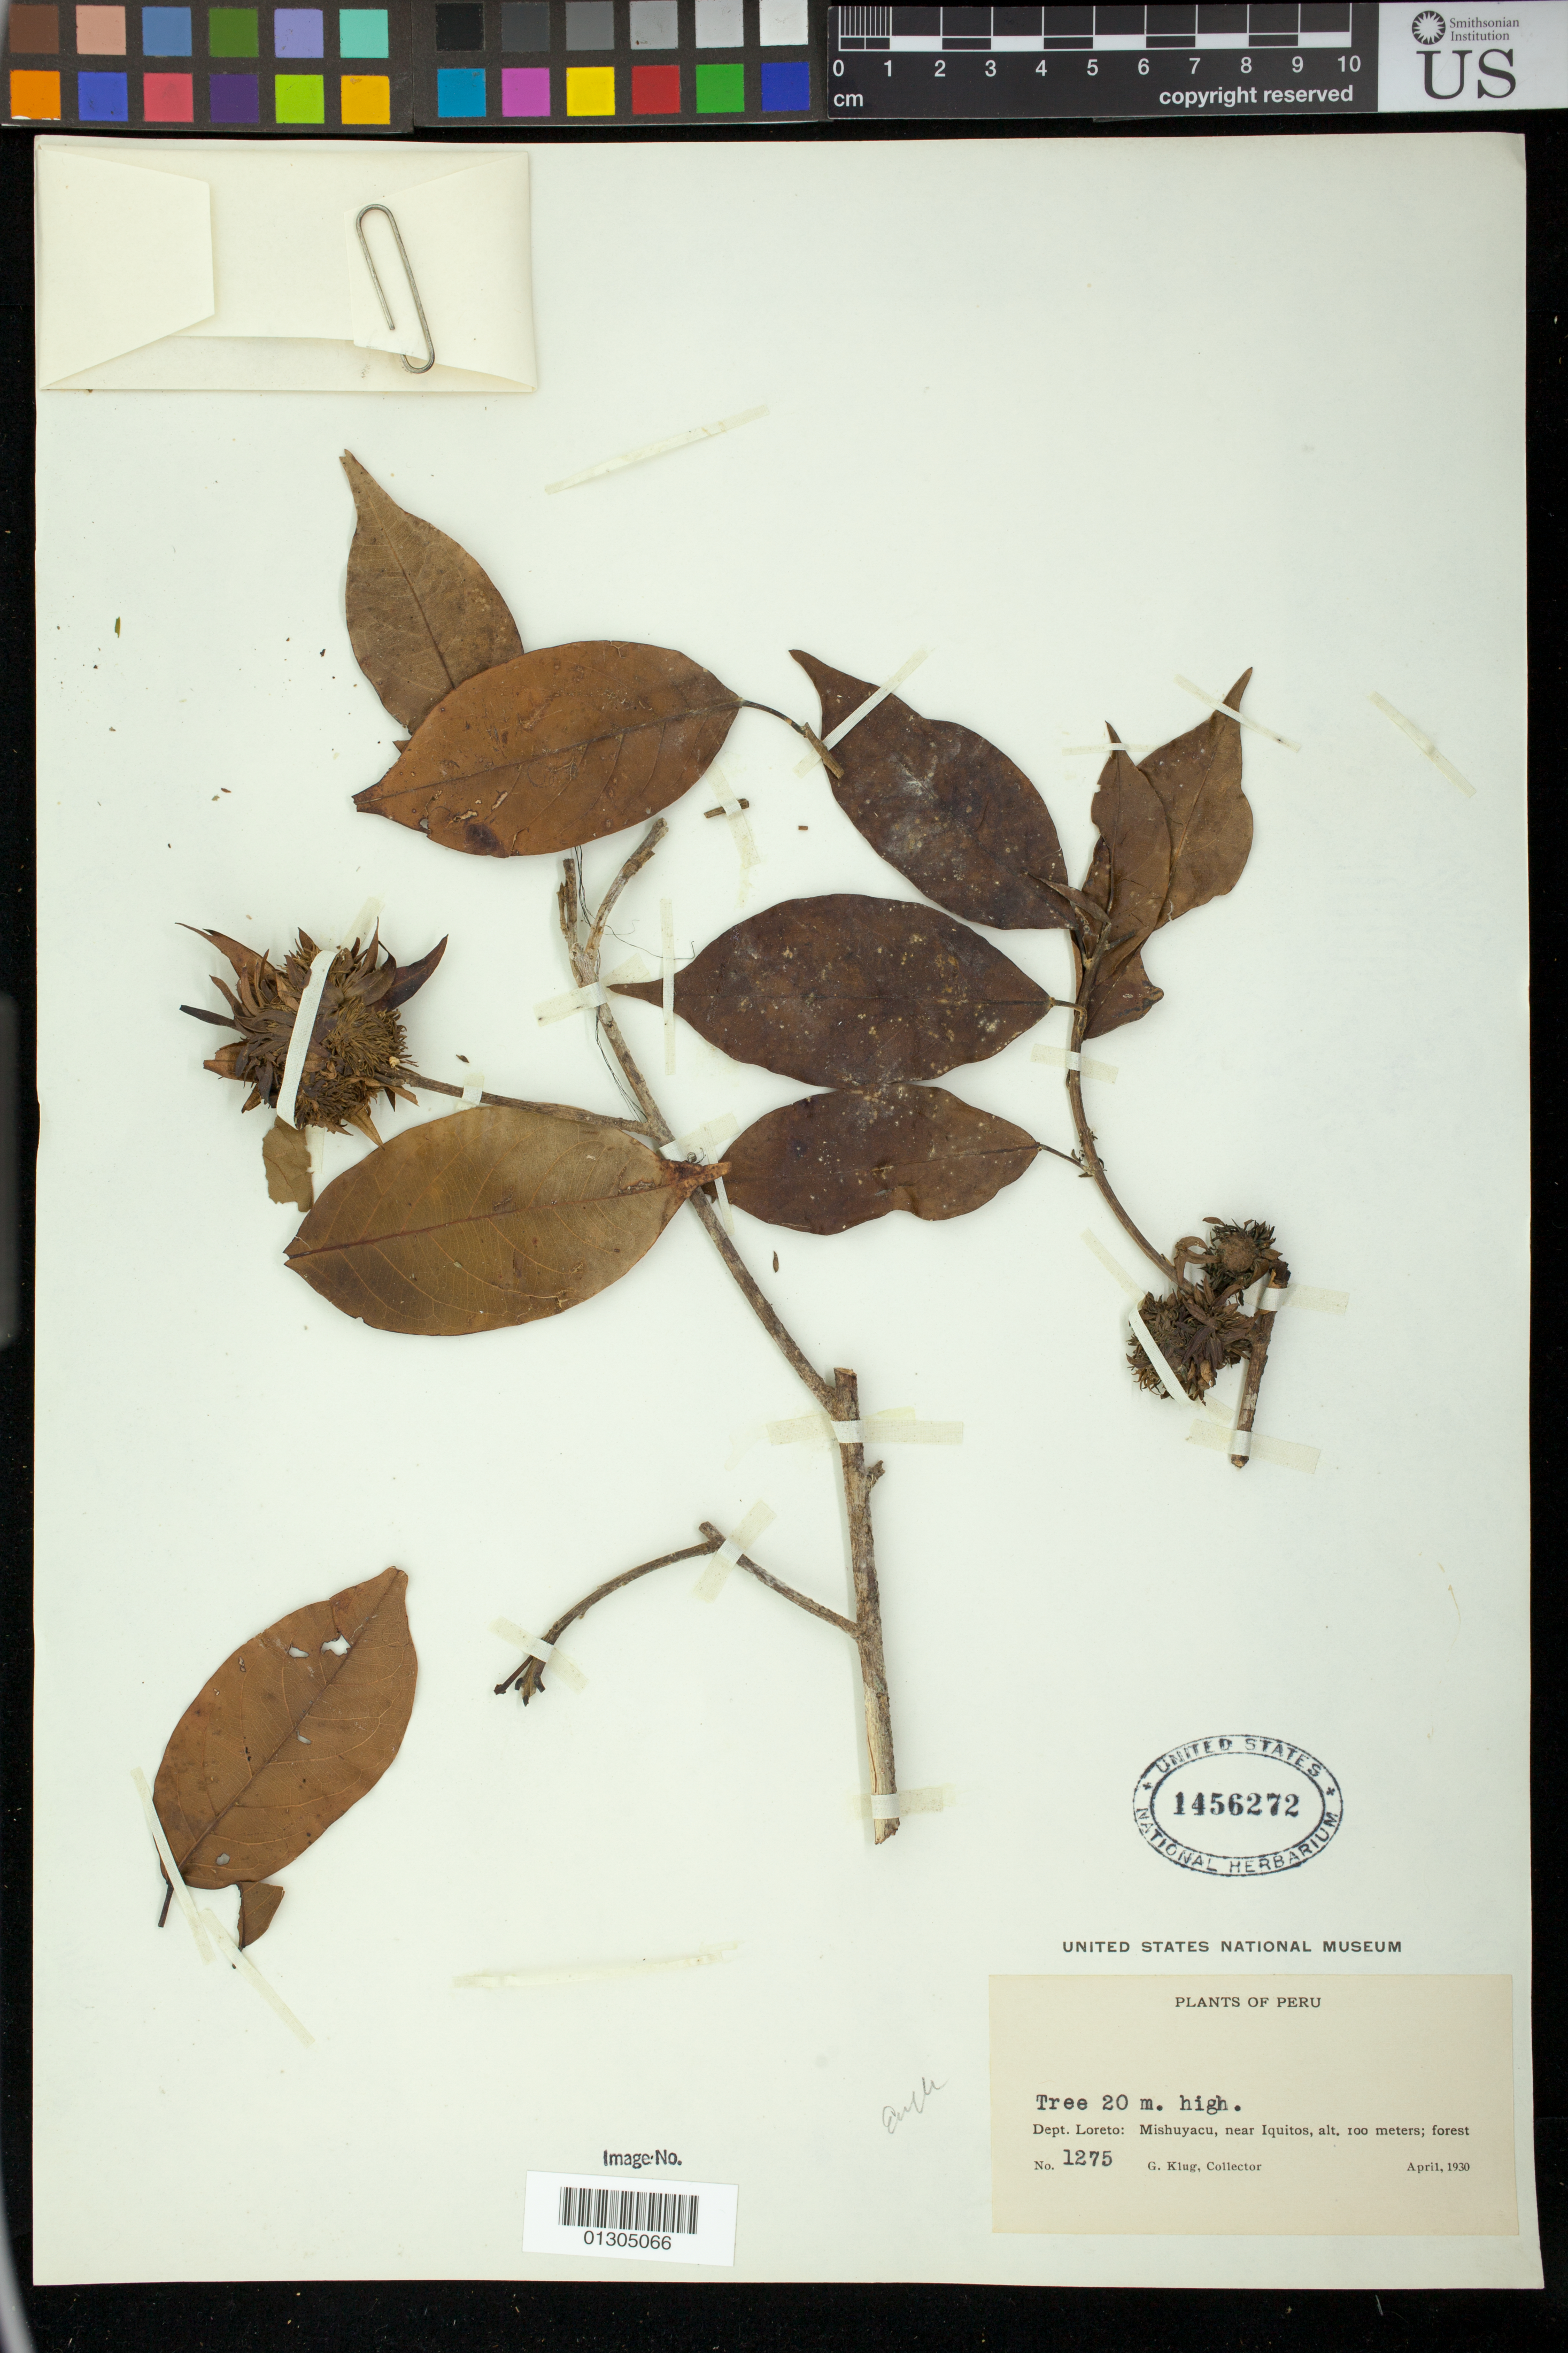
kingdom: Plantae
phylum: Tracheophyta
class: Magnoliopsida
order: Malpighiales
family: Euphorbiaceae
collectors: G. Klug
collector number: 1275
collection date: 1930-04-01/1930-04-30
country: Peru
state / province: Loreto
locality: Mishuyacu, near Iquitos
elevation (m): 100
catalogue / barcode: US 1456272